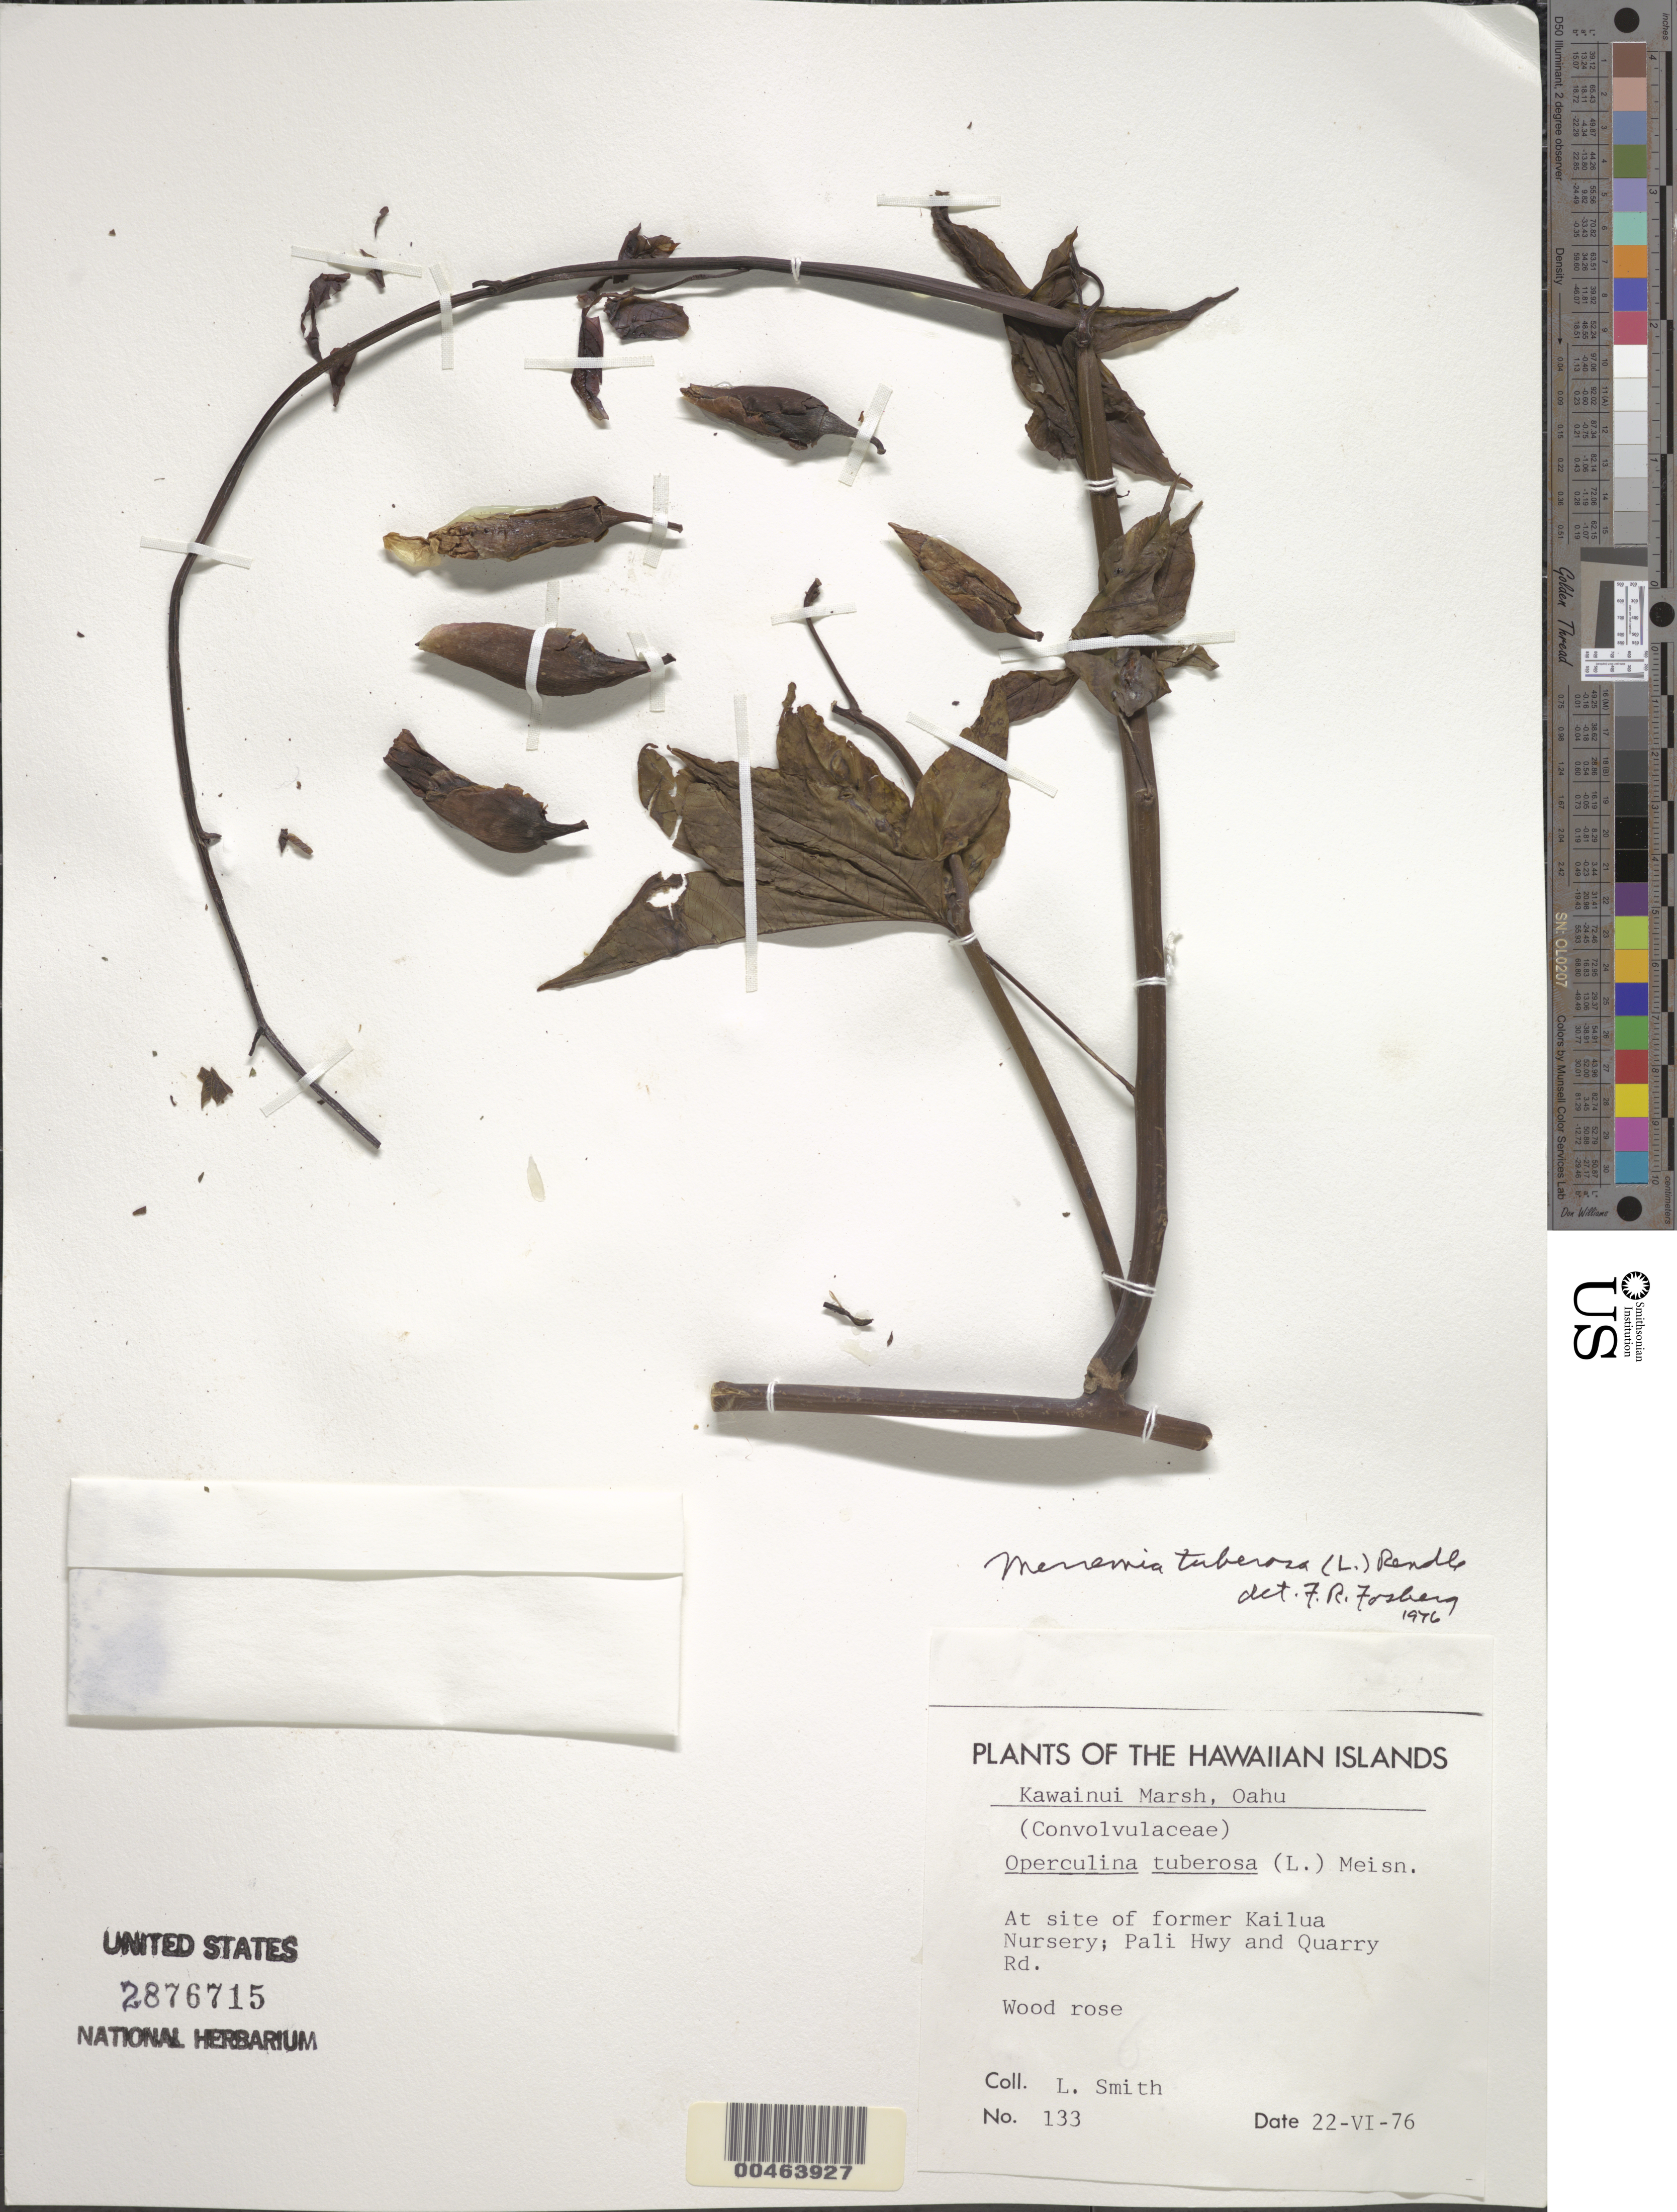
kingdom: Plantae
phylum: Tracheophyta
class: Magnoliopsida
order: Solanales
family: Convolvulaceae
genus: Distimake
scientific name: Distimake tuberosus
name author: (L.) A. R. Simões & Staples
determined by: Wagner, W. L., (BOT), Smithsonian Institution - National Museum of Natural History (UNITED STATES)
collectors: L. Smith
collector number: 133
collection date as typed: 22 Jun 1976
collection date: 1976-06-22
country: United States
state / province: Hawaii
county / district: Honolulu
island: Oahu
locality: Kawainui Marsh: at site of former Kailua Nursery; Pali Hwy and Quarry Rd.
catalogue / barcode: US 2876715